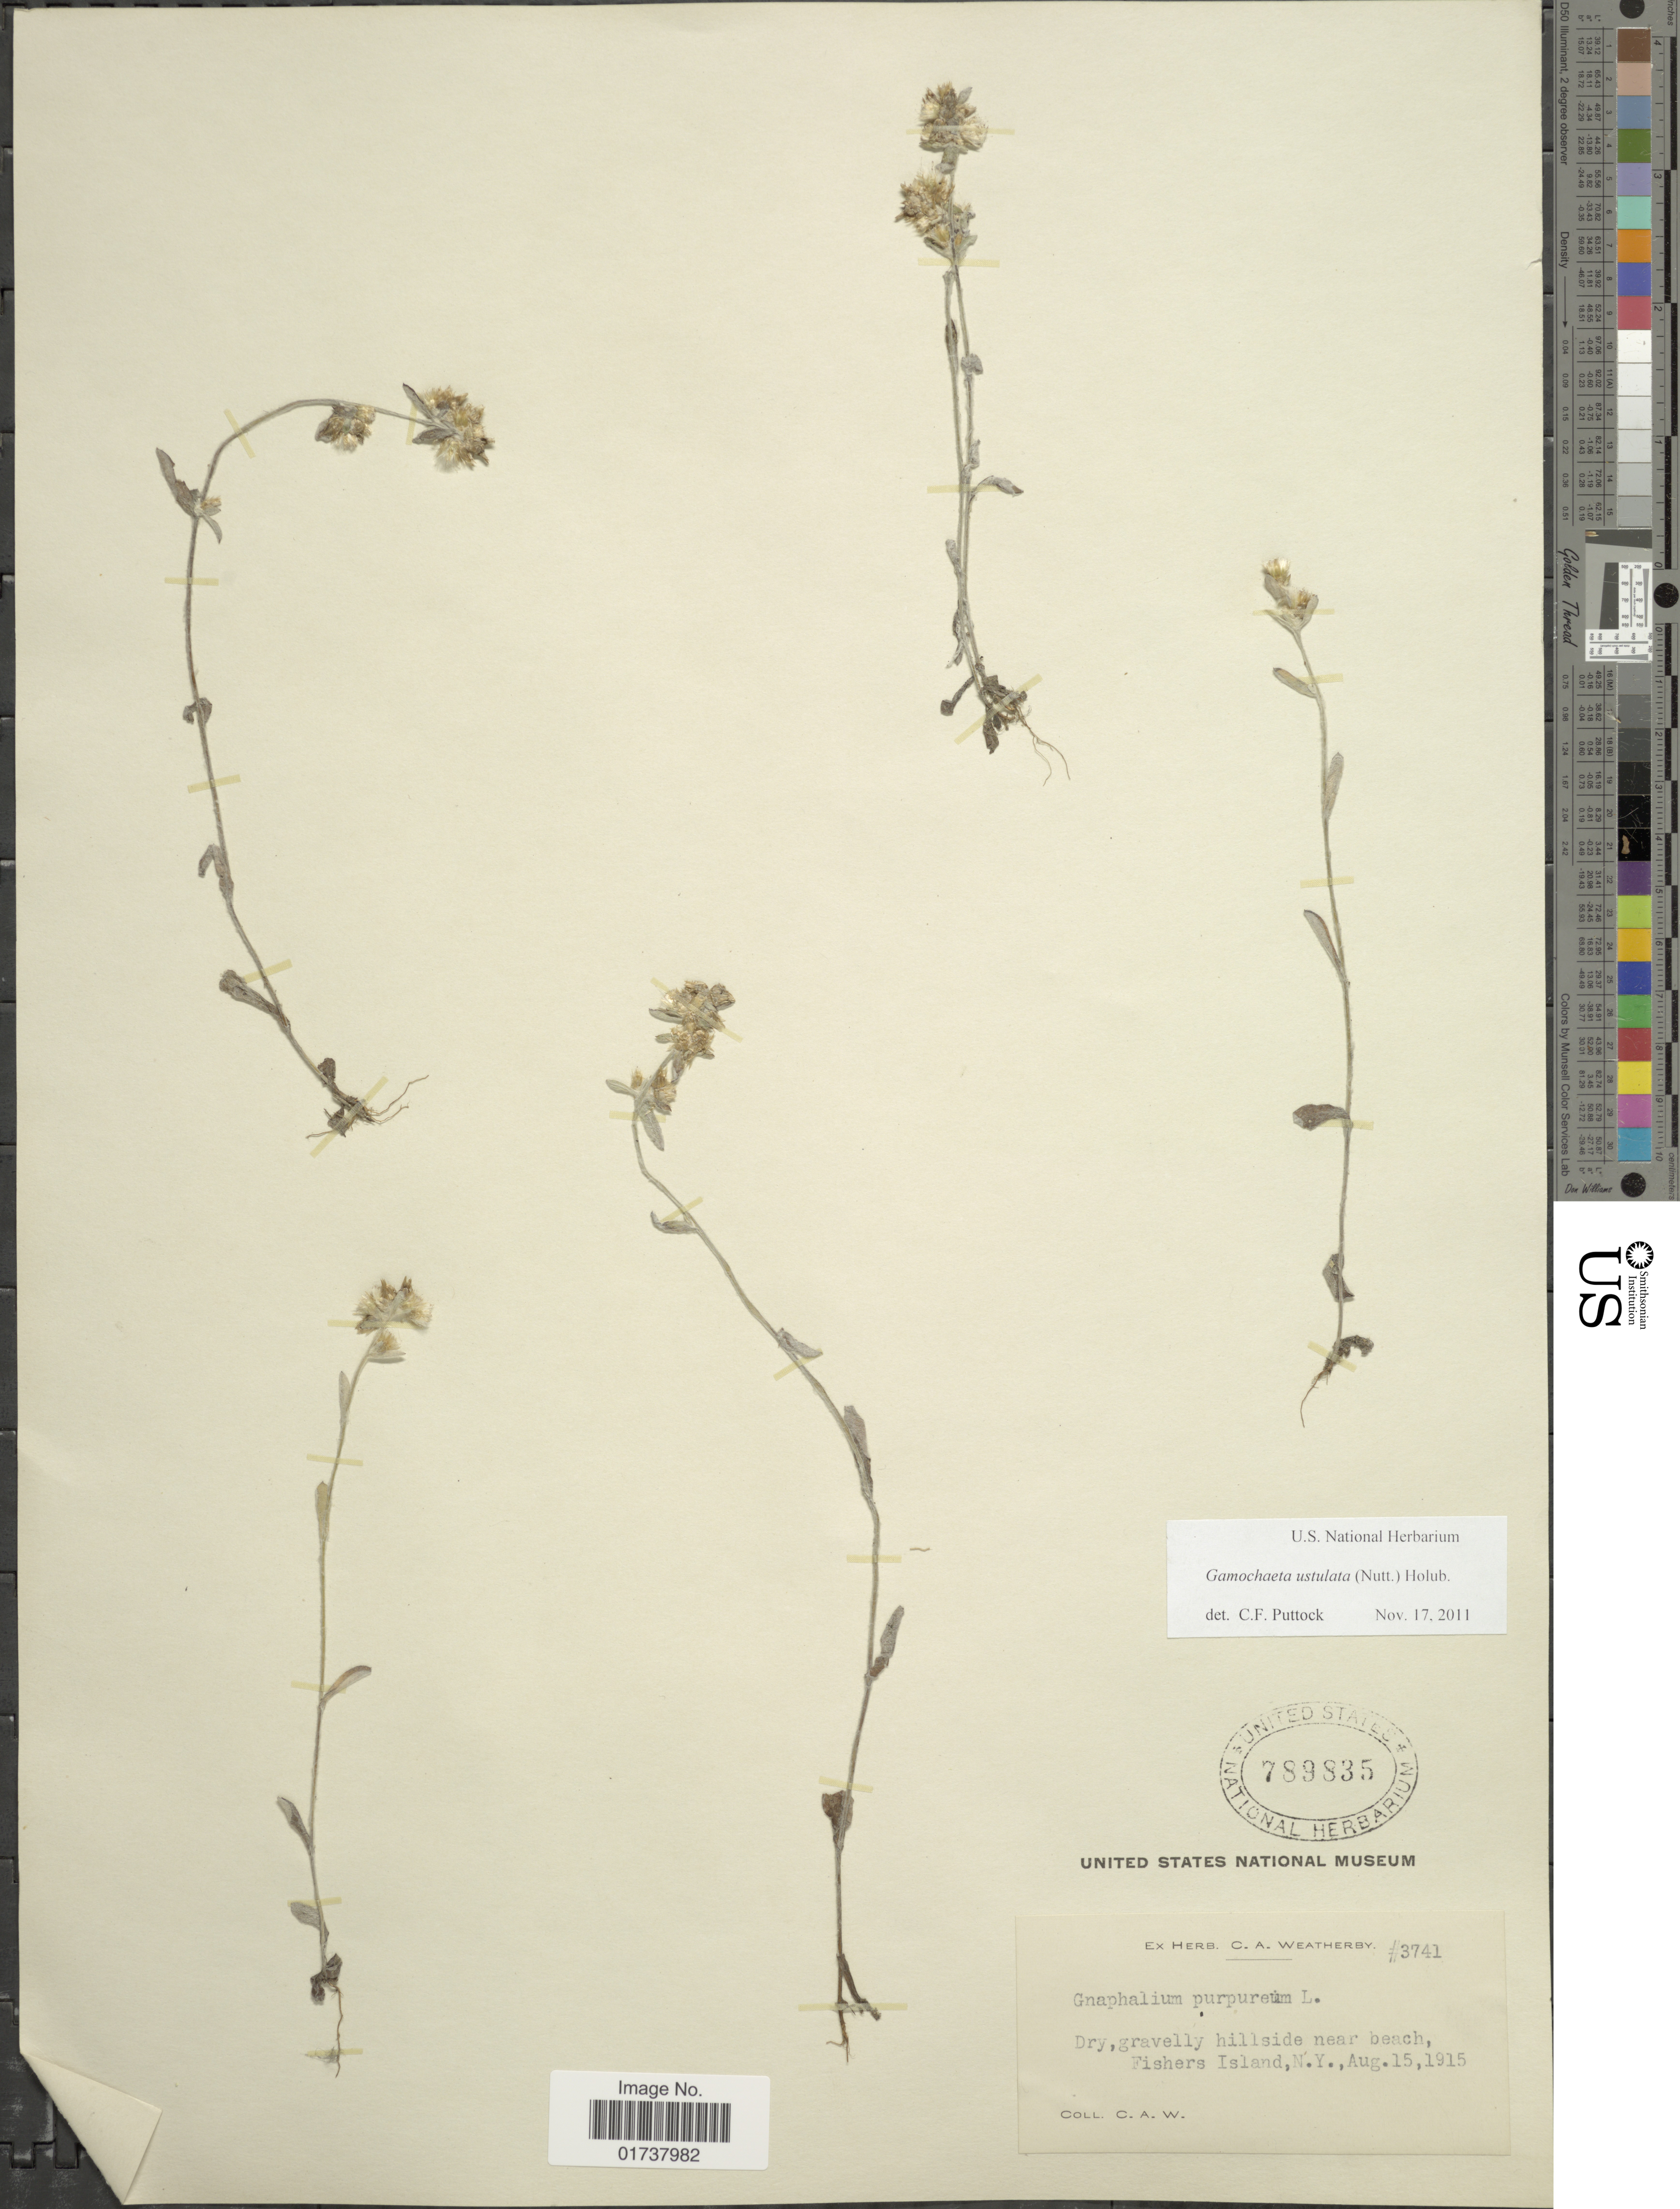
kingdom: Plantae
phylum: Tracheophyta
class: Magnoliopsida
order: Asterales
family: Asteraceae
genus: Gamochaeta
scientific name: Gamochaeta purpurea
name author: (L.) Cabrera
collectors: C. A. Weatherby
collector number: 3741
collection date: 1915-08-15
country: United States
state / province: New York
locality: Gravelly hillside near beach, Fisher Island, N.Y.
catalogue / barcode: US 789835